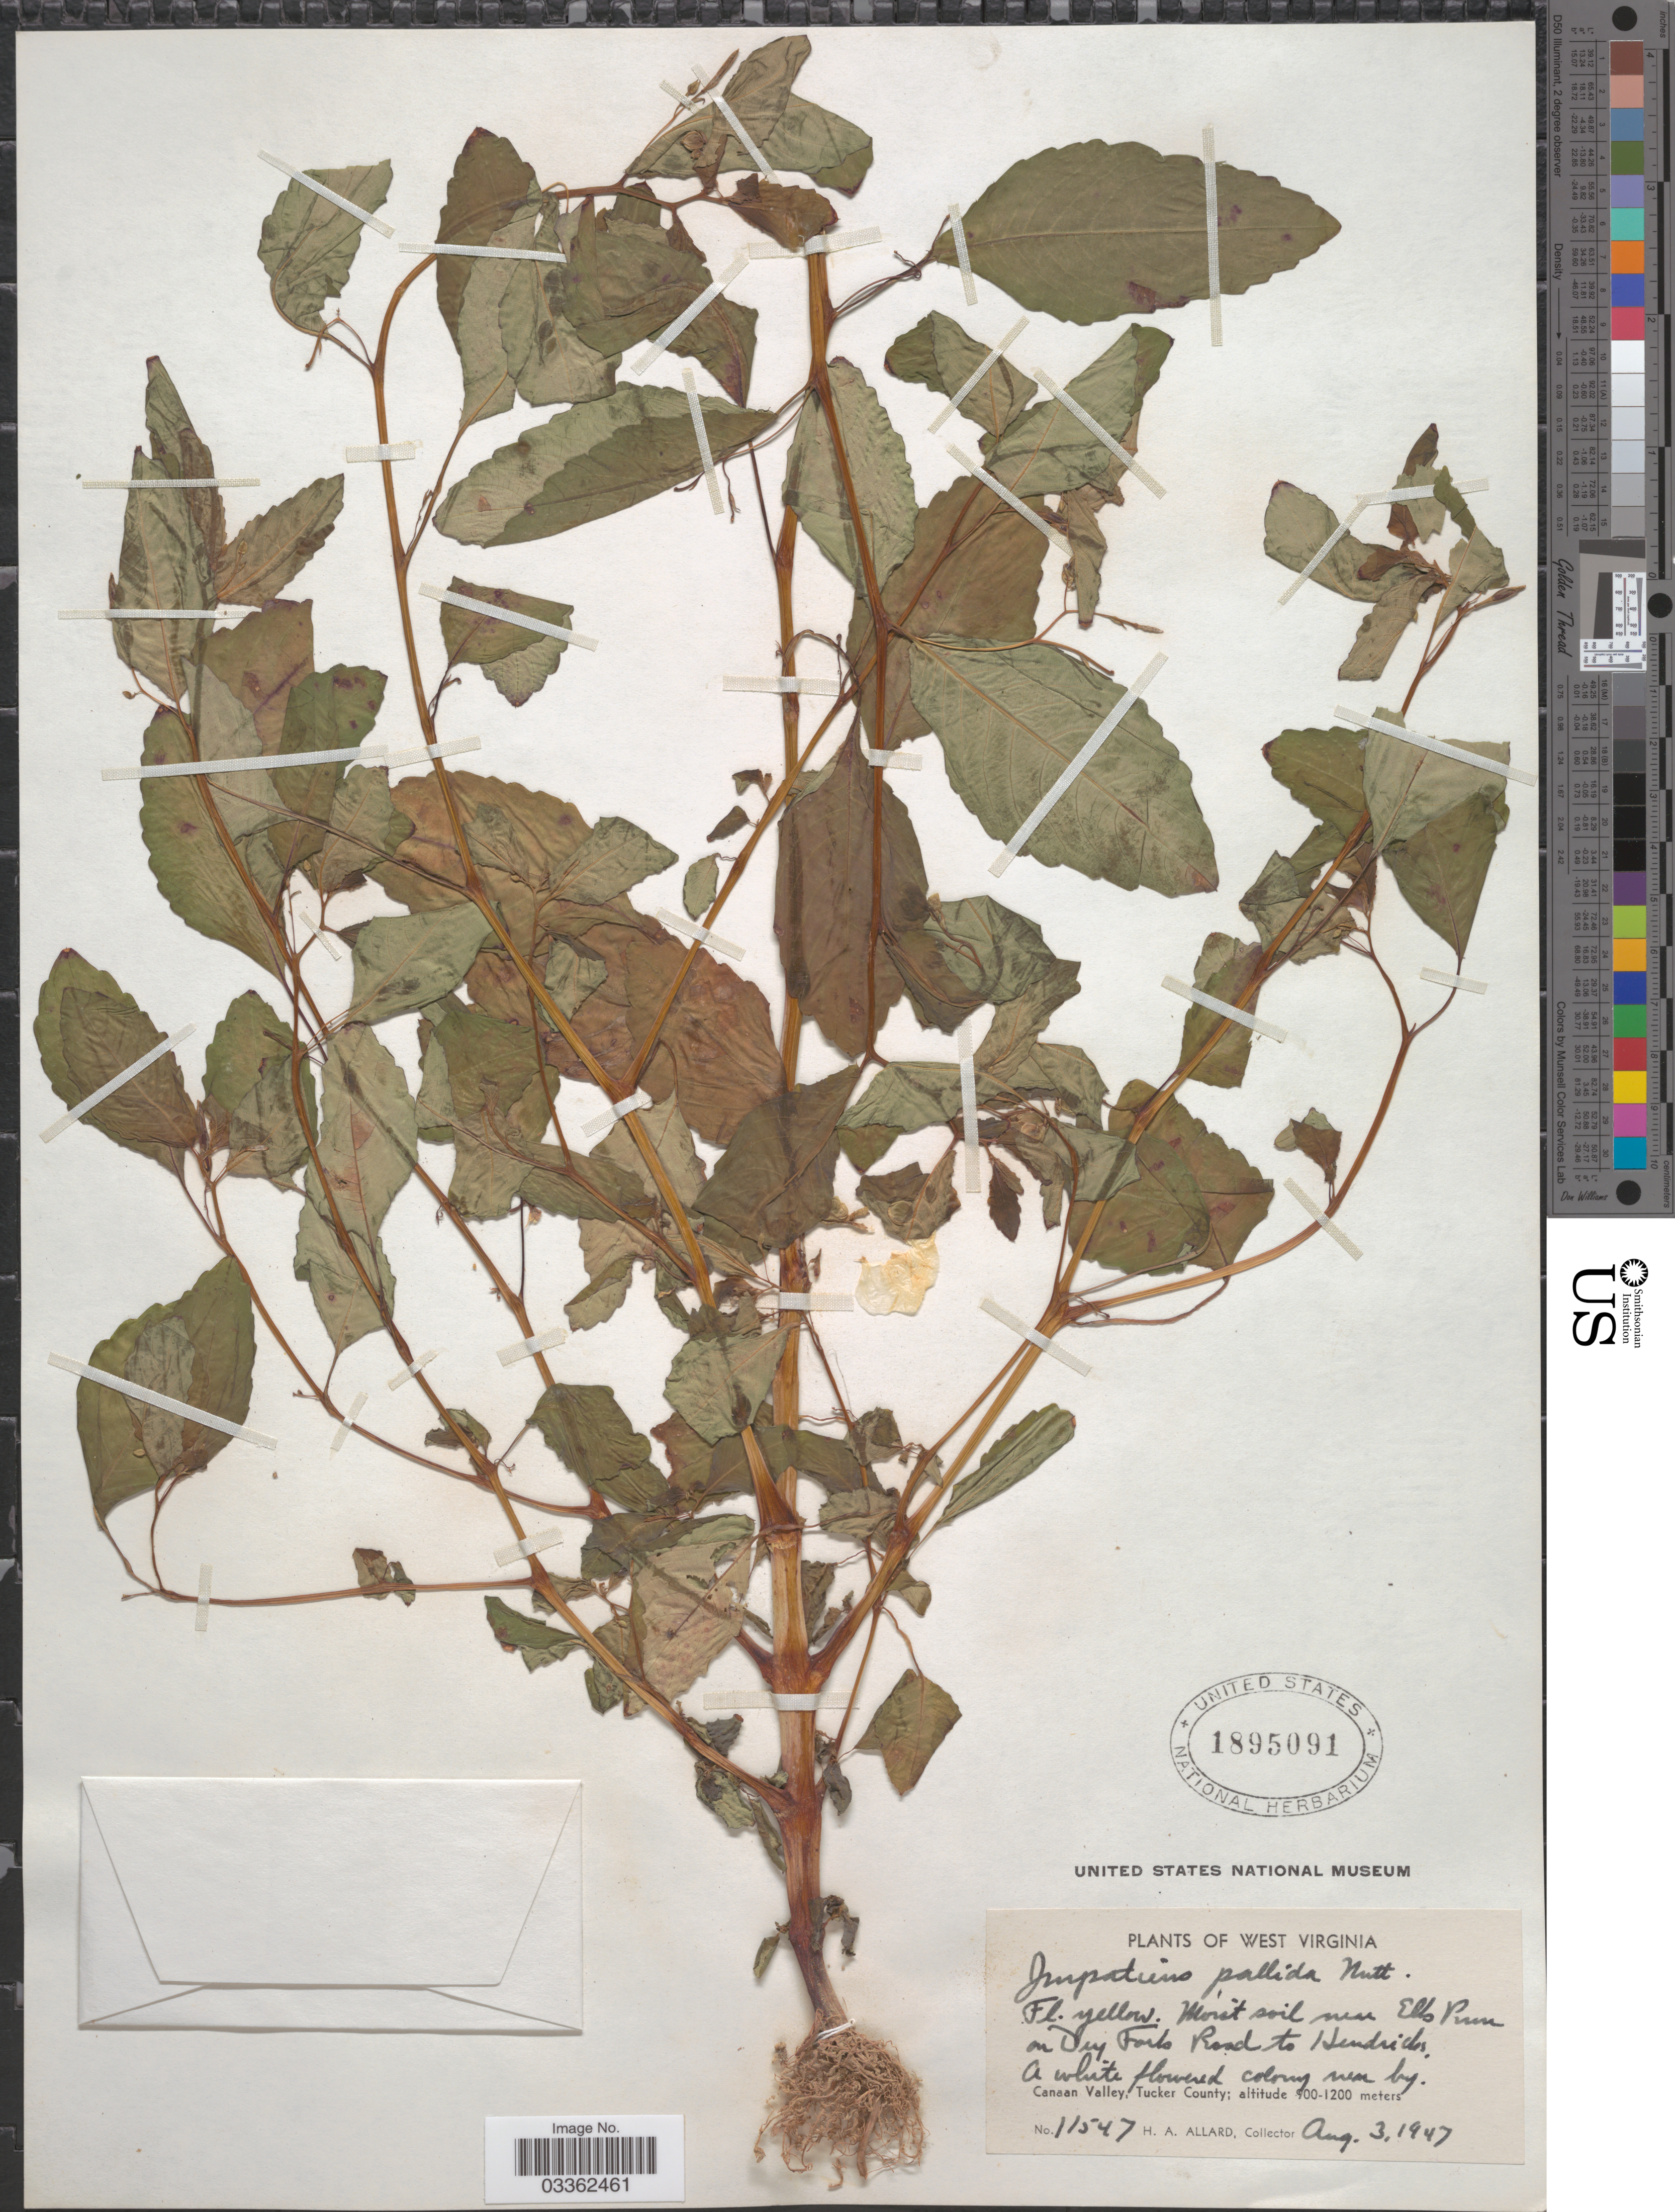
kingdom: Plantae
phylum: Tracheophyta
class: Magnoliopsida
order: Ericales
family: Balsaminaceae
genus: Impatiens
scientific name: Impatiens pallida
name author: Nutt.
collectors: H. A. Allard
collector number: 11547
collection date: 1947-08-03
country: United States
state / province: West Virginia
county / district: Tucker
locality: Moist soil near Elk Run on Dry Fork Road to Hendricks. Canaan Valley, Tucker County.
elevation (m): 900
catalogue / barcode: US 1895091